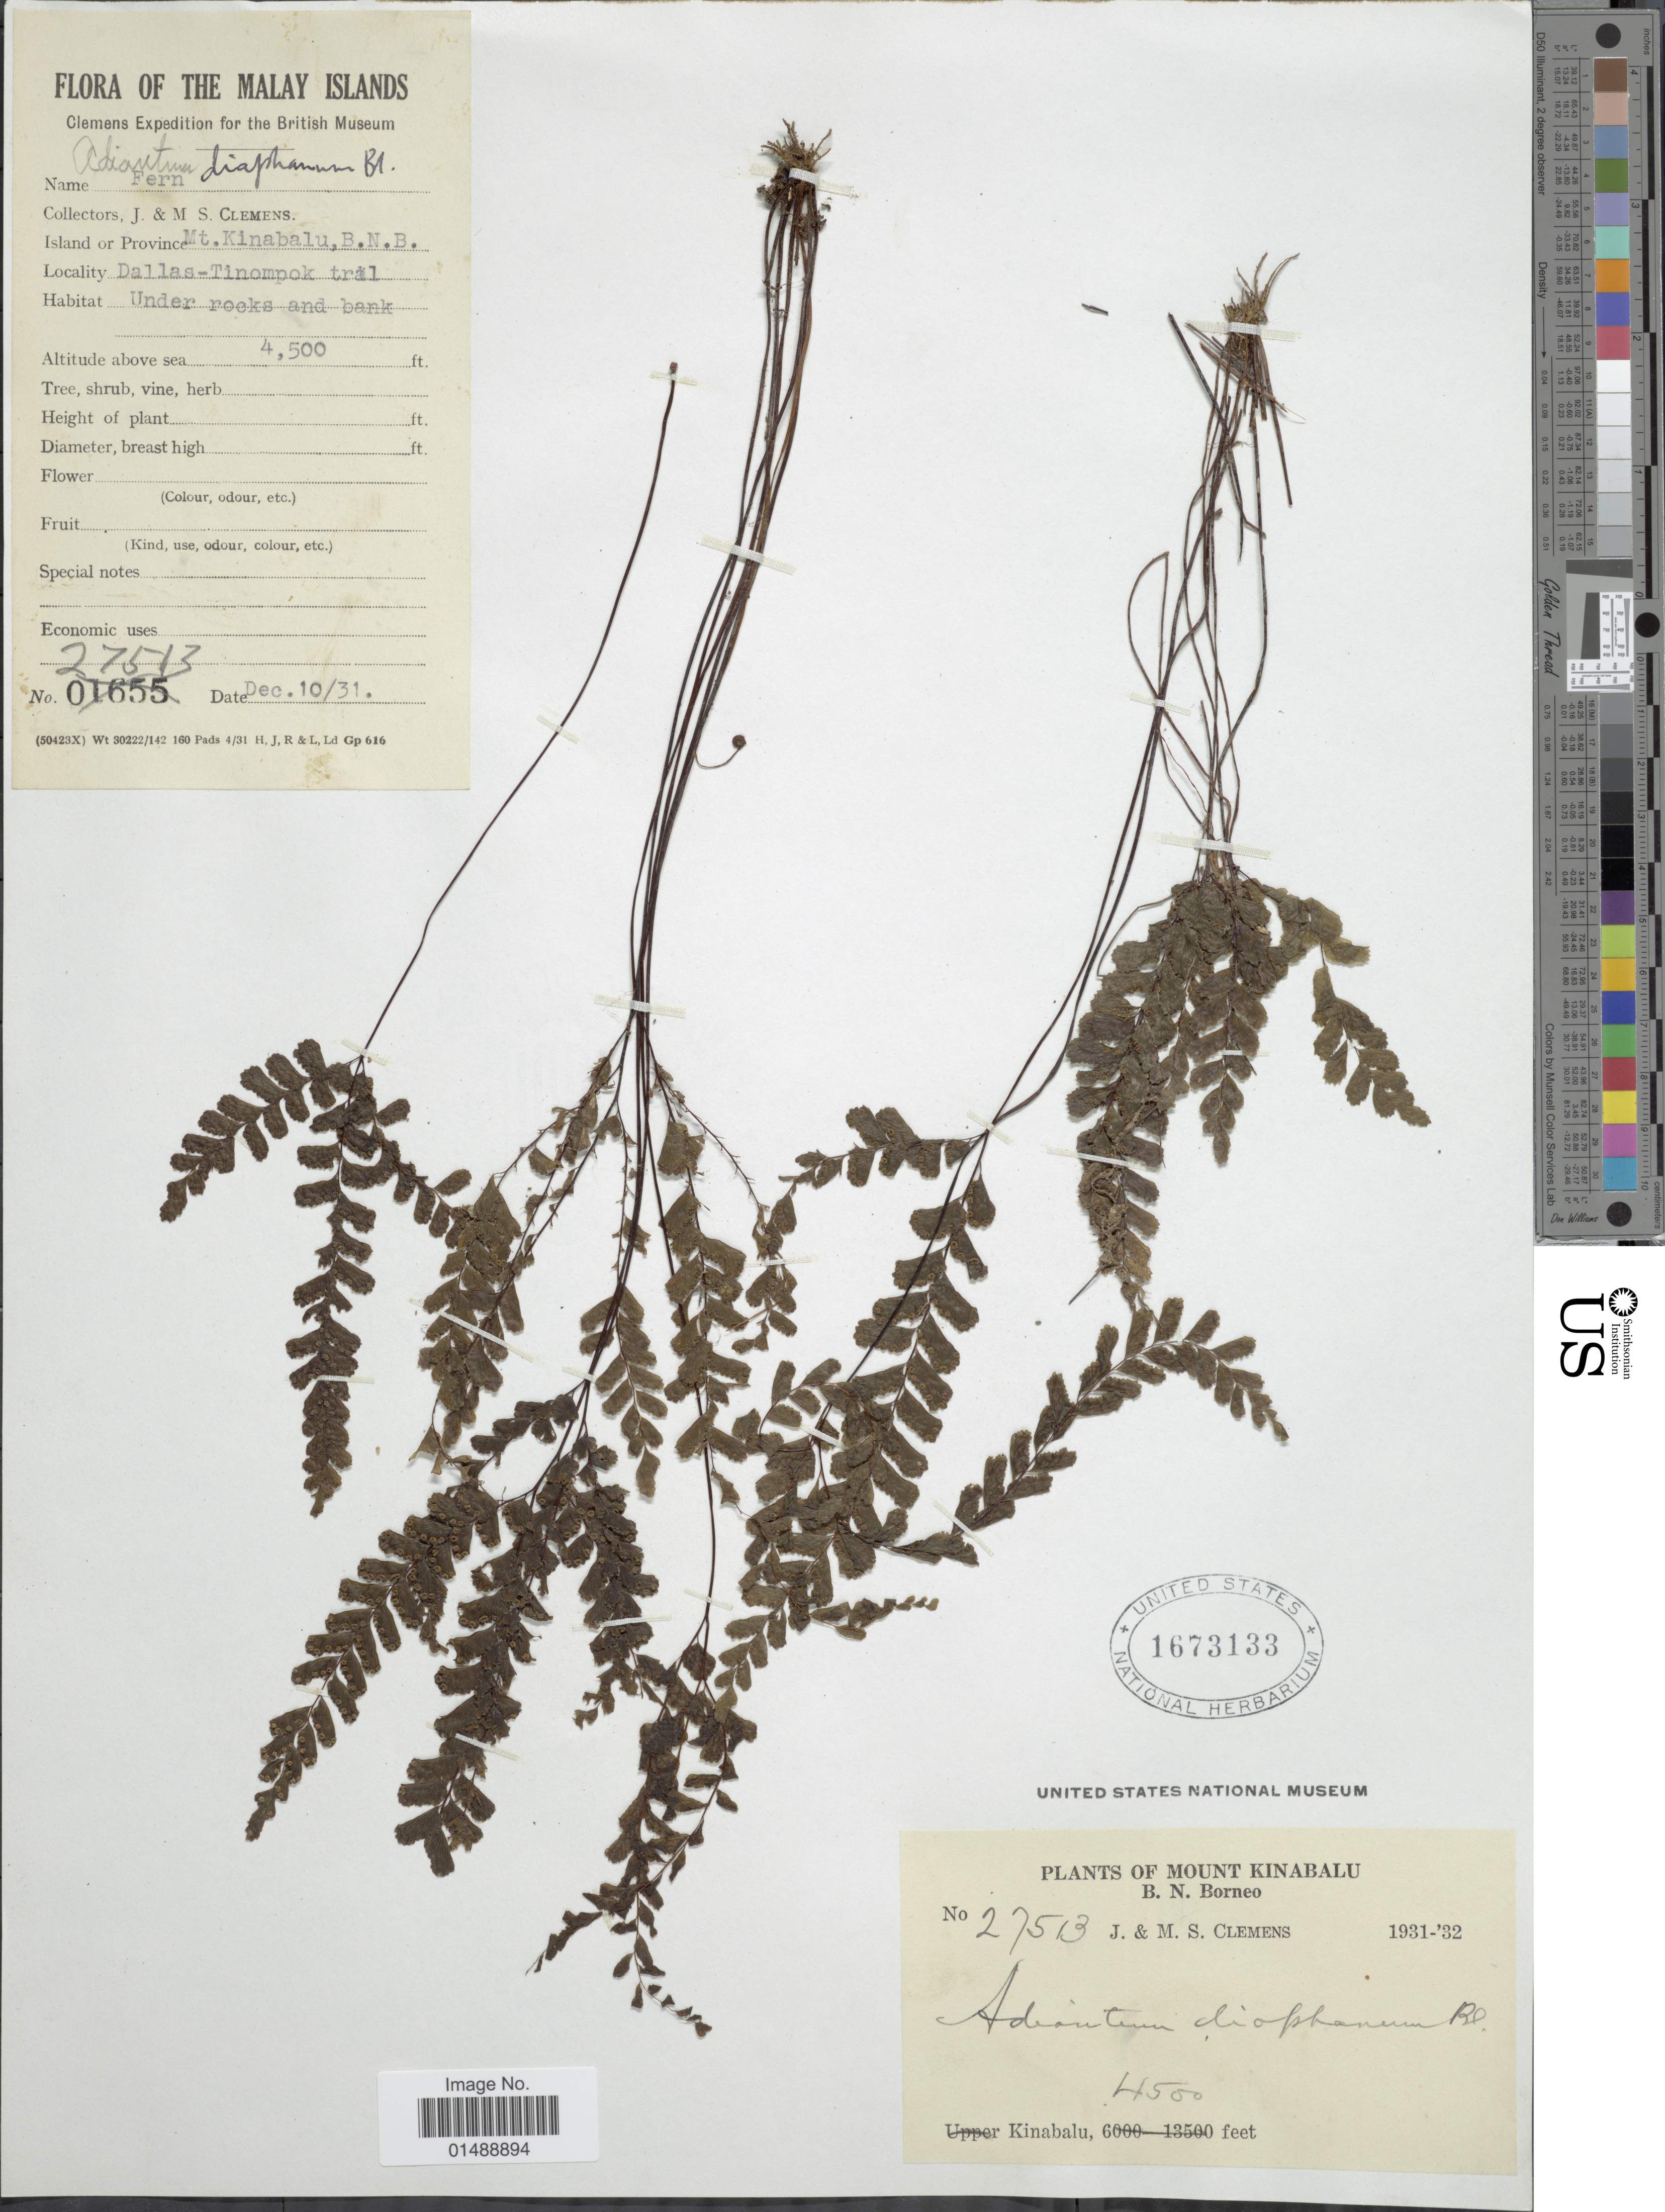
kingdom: Plantae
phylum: Tracheophyta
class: Polypodiopsida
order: Polypodiales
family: Pteridaceae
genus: Adiantum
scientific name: Adiantum diaphanum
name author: Blume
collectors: J. Clemens & M. S. Clemens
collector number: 27513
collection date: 1931-12-10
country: Malaysia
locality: Mount Kinabalu, B.N. Borneo, Kinabalu, Dallas-Tinompok trail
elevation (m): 1372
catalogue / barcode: US 1673133